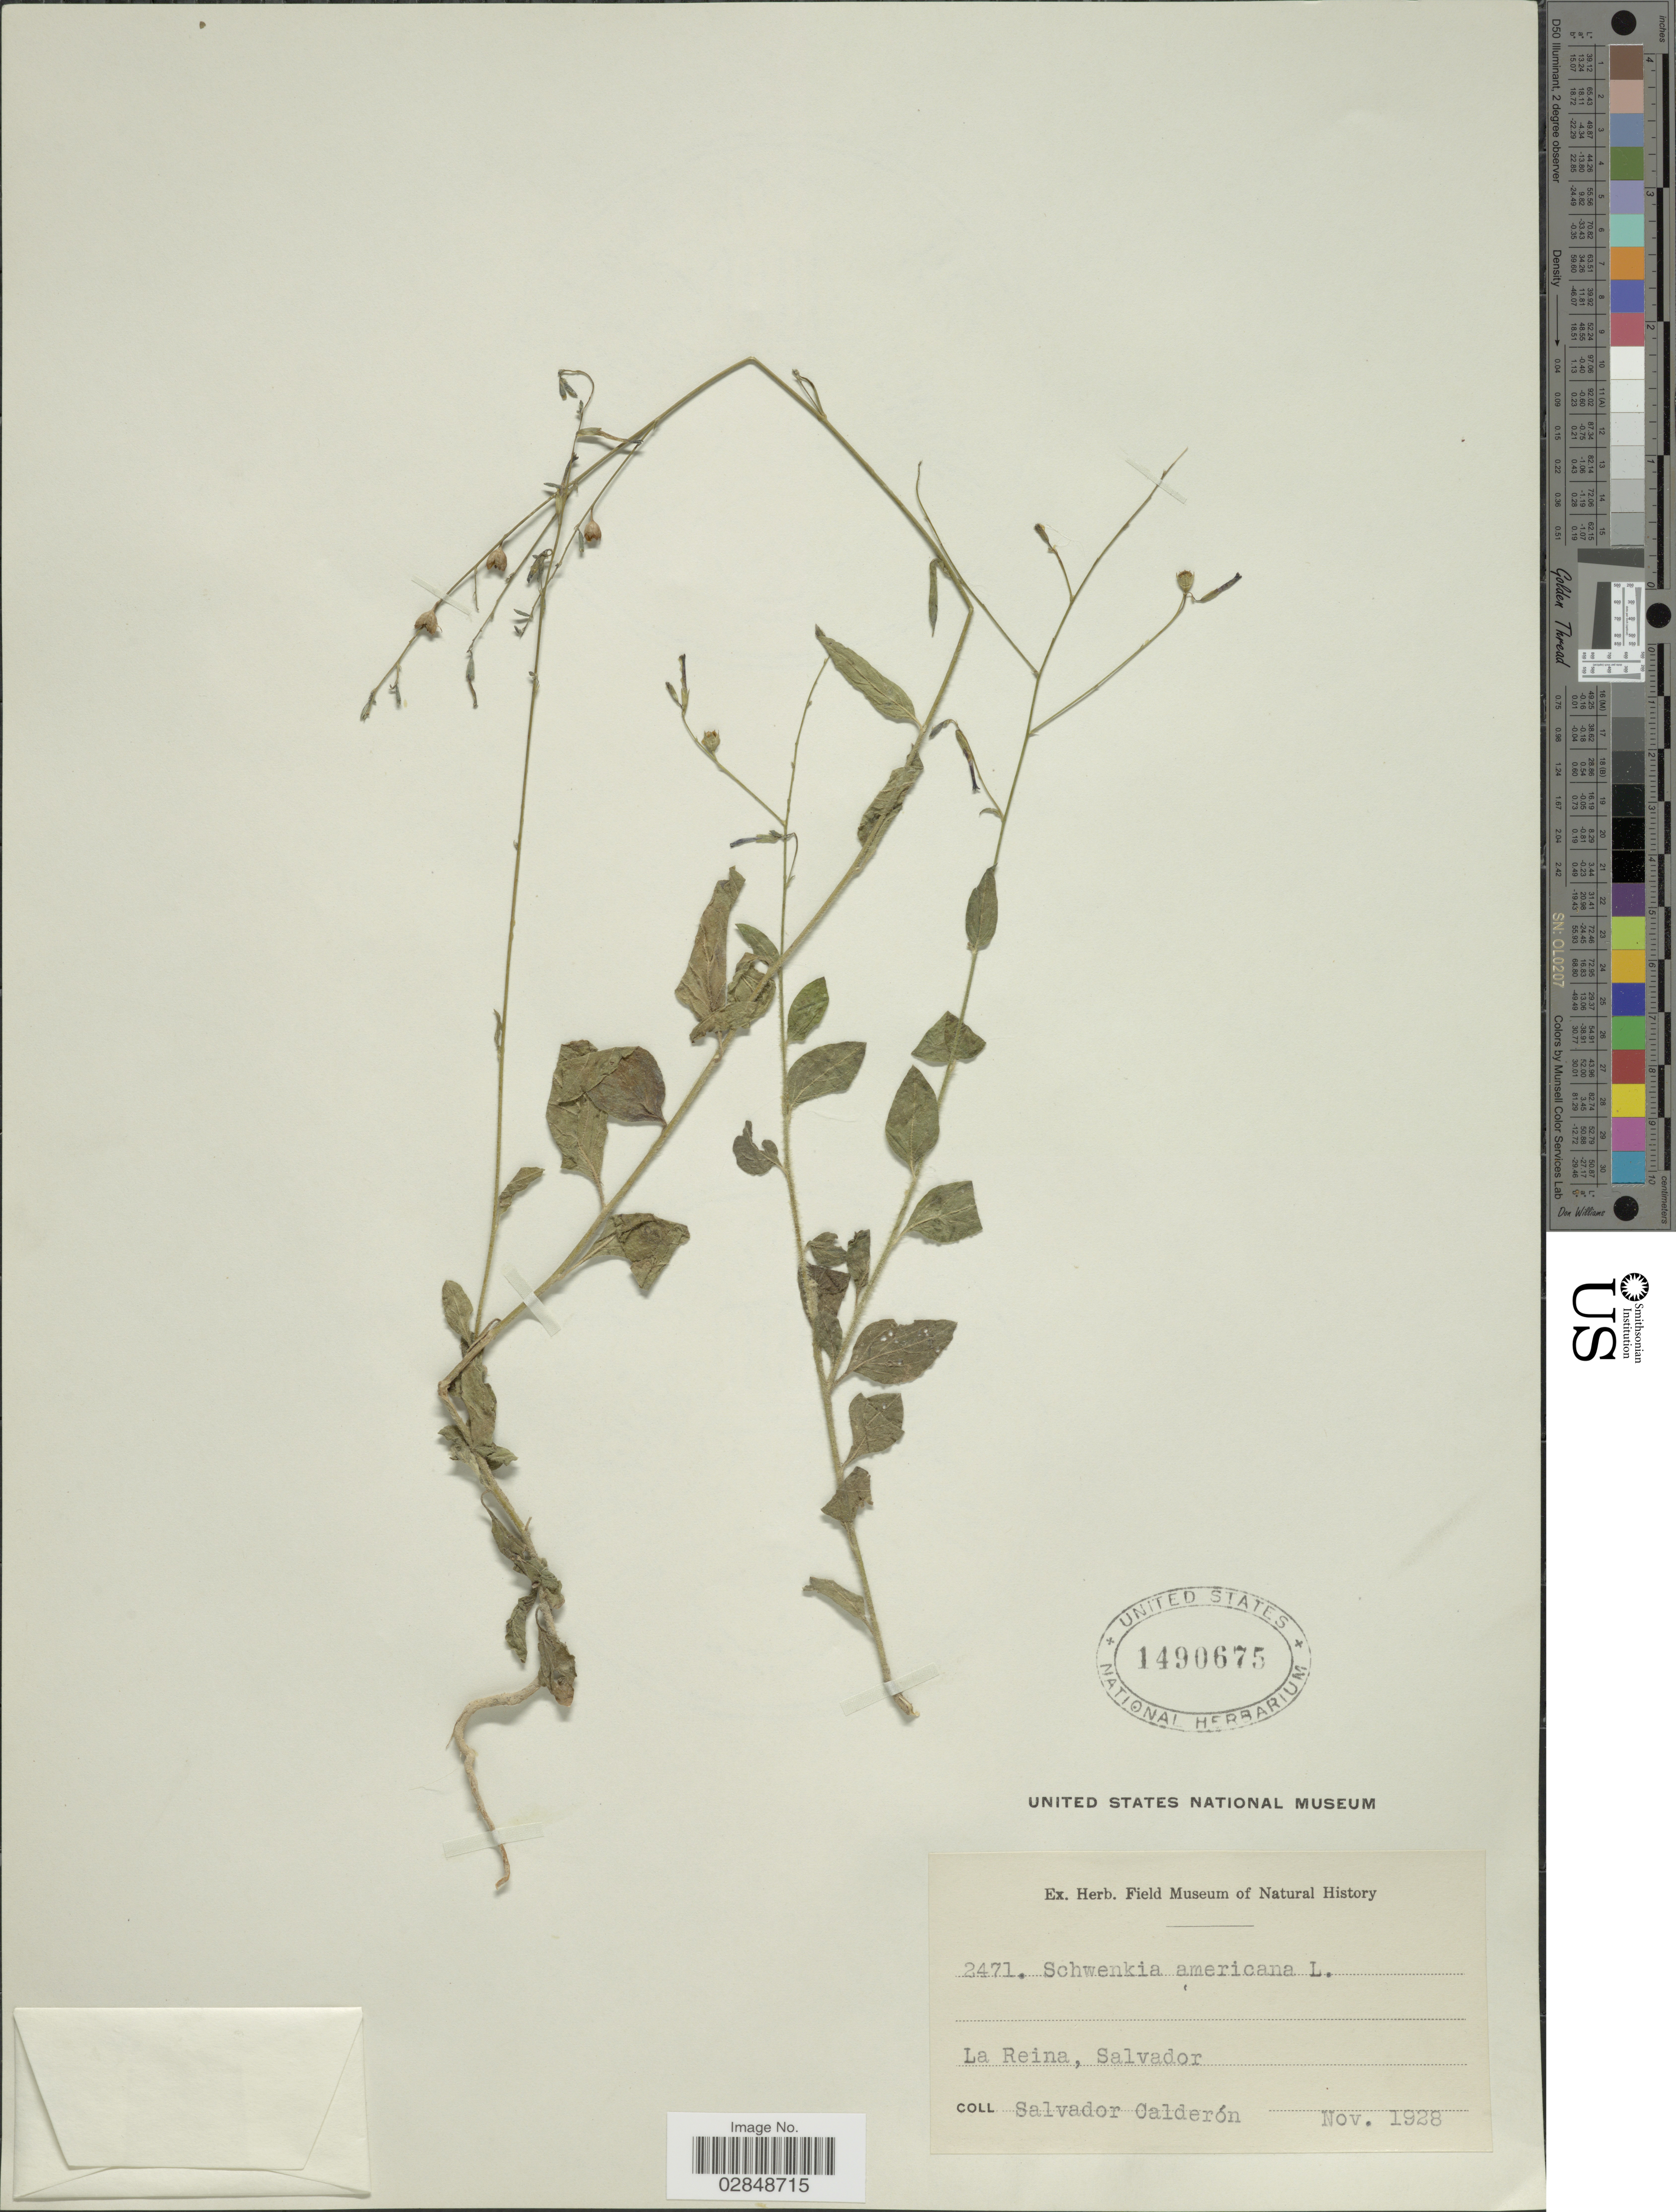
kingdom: Plantae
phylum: Tracheophyta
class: Magnoliopsida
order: Solanales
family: Solanaceae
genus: Schwenckia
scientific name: Schwenckia americana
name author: L.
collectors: S. Calderón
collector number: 2471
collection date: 1928-11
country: El Salvador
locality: La Reina, Salvador.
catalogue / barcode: US 1490675